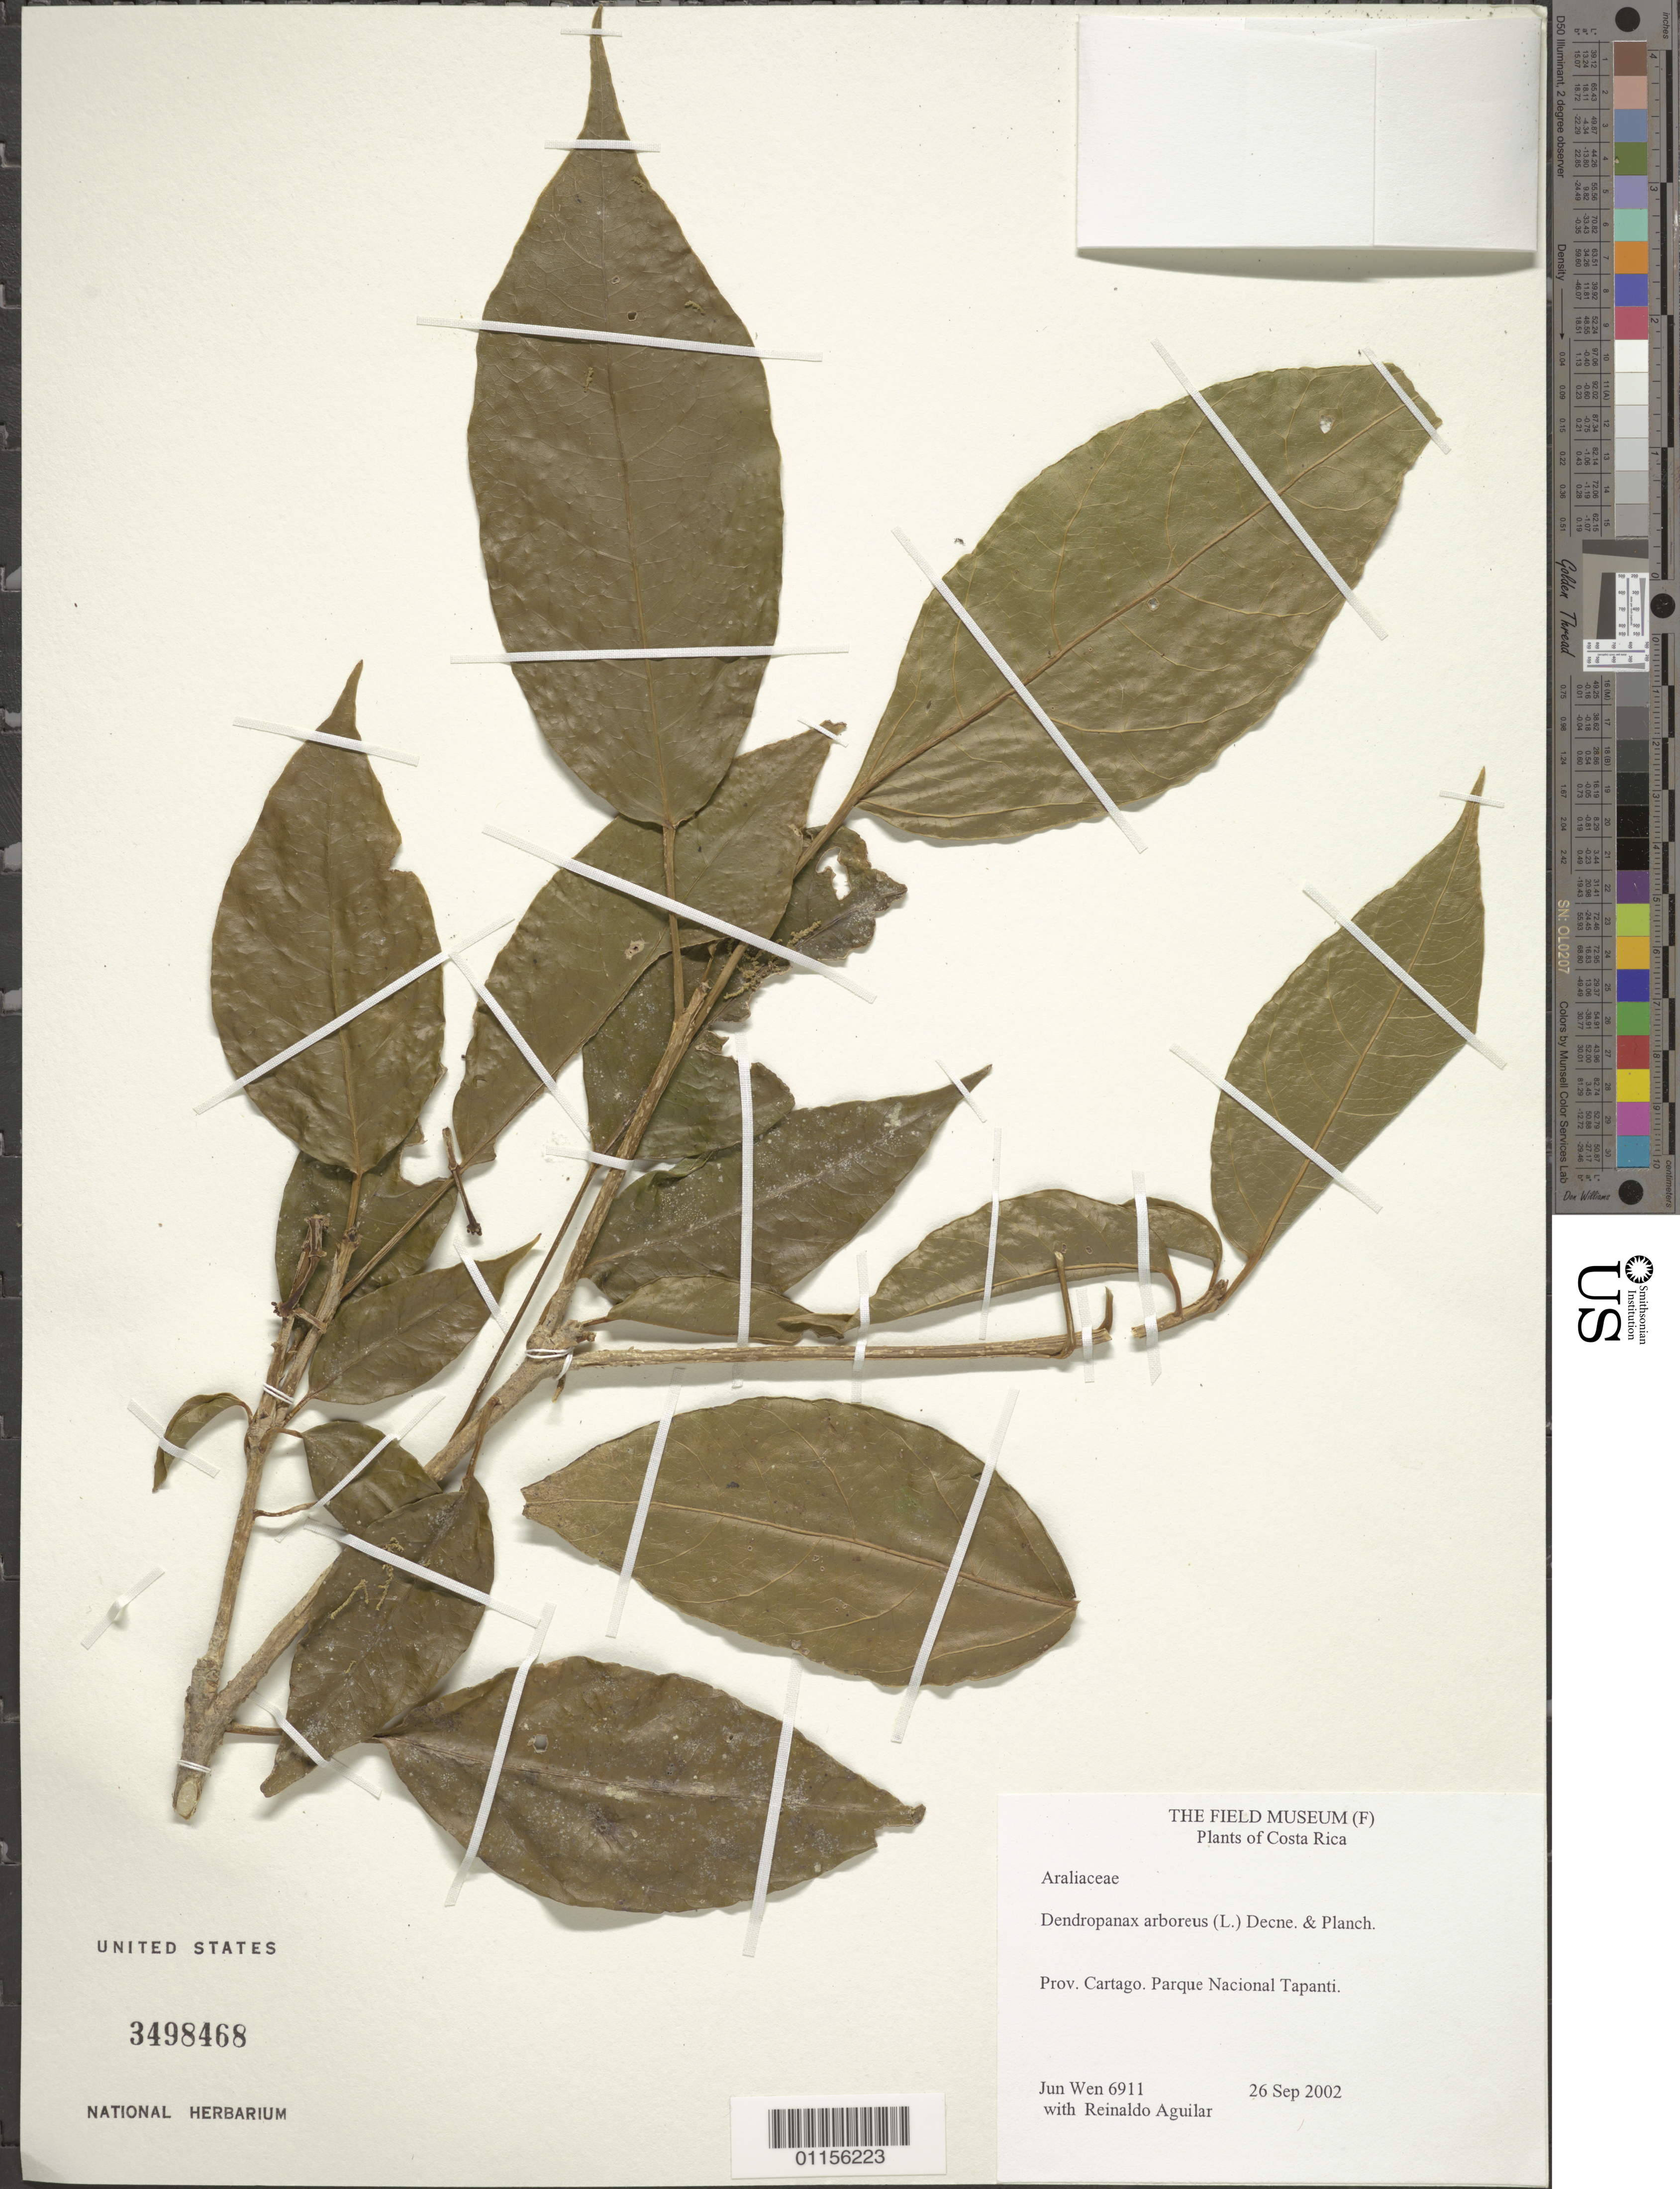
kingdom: Plantae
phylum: Tracheophyta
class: Magnoliopsida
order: Apiales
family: Araliaceae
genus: Dendropanax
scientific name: Dendropanax arboreus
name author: (L.) Decne. & Planch.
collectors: J. Wen & R. Aguilar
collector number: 6911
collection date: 2002-09-26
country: Costa Rica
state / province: Cartago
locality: Parque Nacional Tapanti.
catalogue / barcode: US 3498468